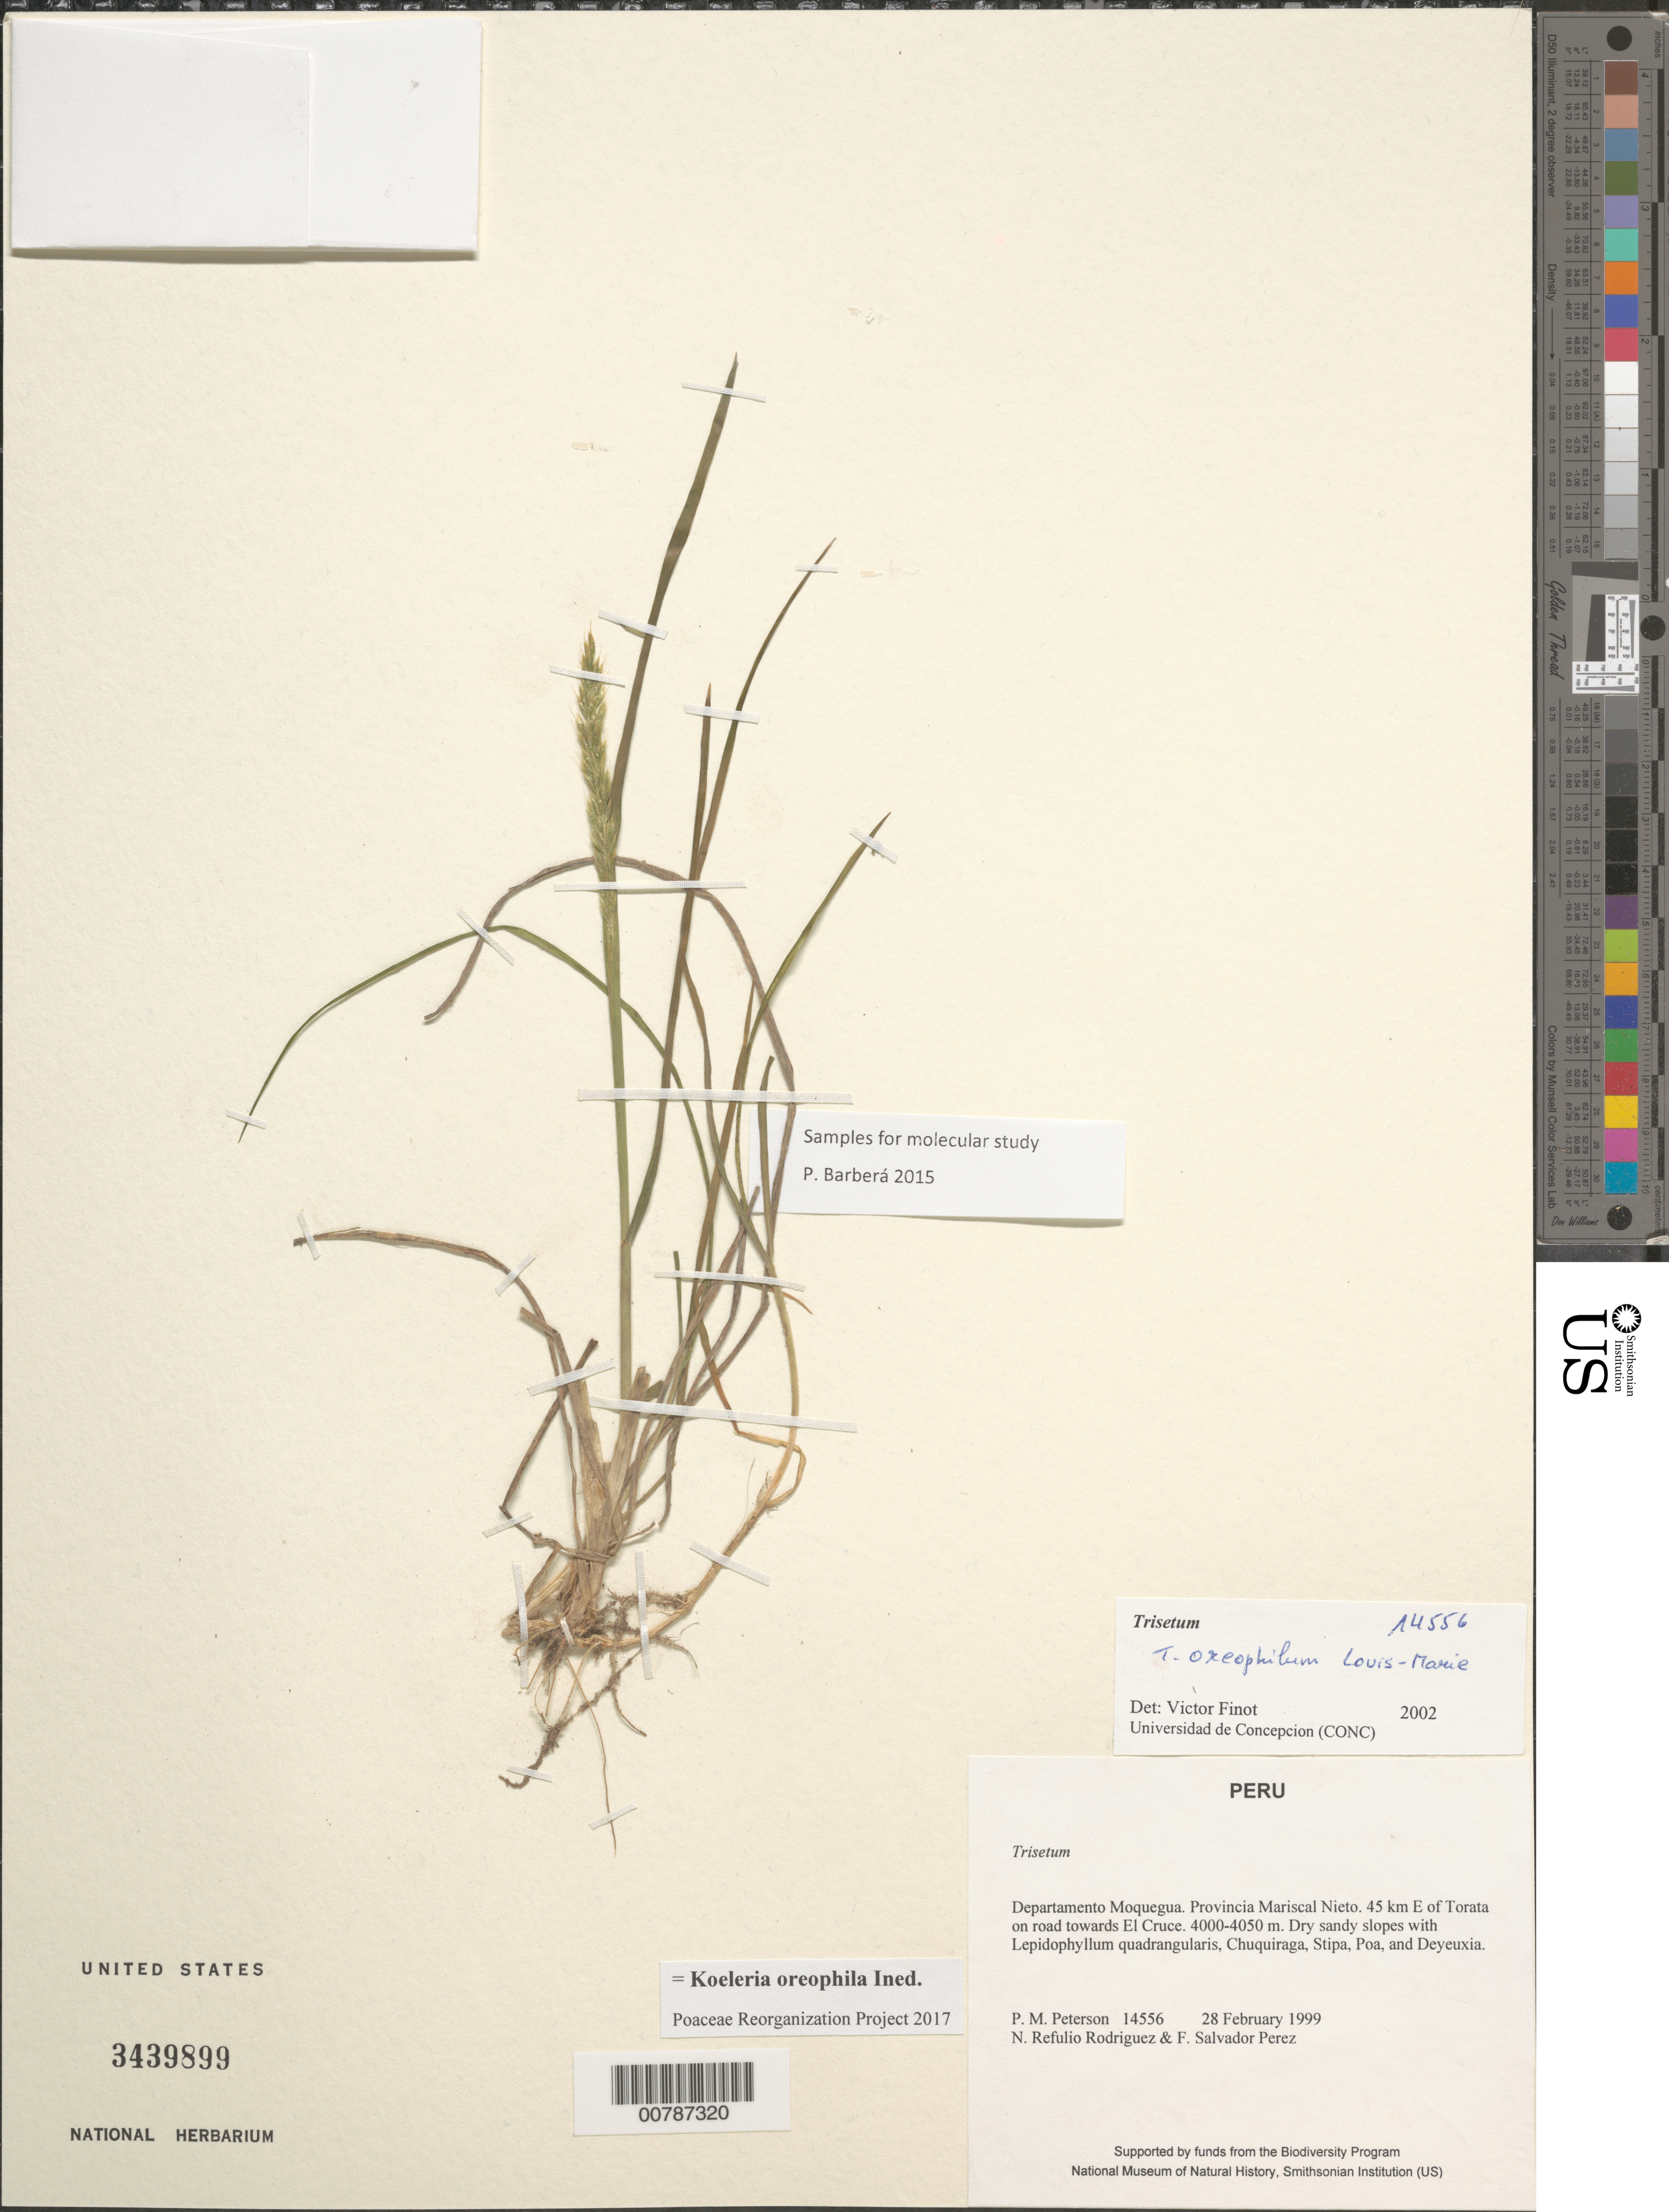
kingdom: Plantae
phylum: Tracheophyta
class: Liliopsida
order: Poales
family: Poaceae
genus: Koeleria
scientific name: Koeleria oreophila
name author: (Louis-Marie) Barberá et al.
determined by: Poaceae Reorganization Project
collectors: P. M. Peterson, N. Refulio-Rodríguez & F. Salvador Perez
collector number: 14556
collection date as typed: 28 Feb 1999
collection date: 1999-02-28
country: Peru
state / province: Moquegua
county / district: Mariscal Nieto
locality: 45 km E of Torata on road towards El Cruce.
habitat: Dry sandy slopes with Lepidophyllum quadrangularis, Chuquiraga, Stipa, Poa and Deyeuxia.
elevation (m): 4000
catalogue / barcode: US 3439899